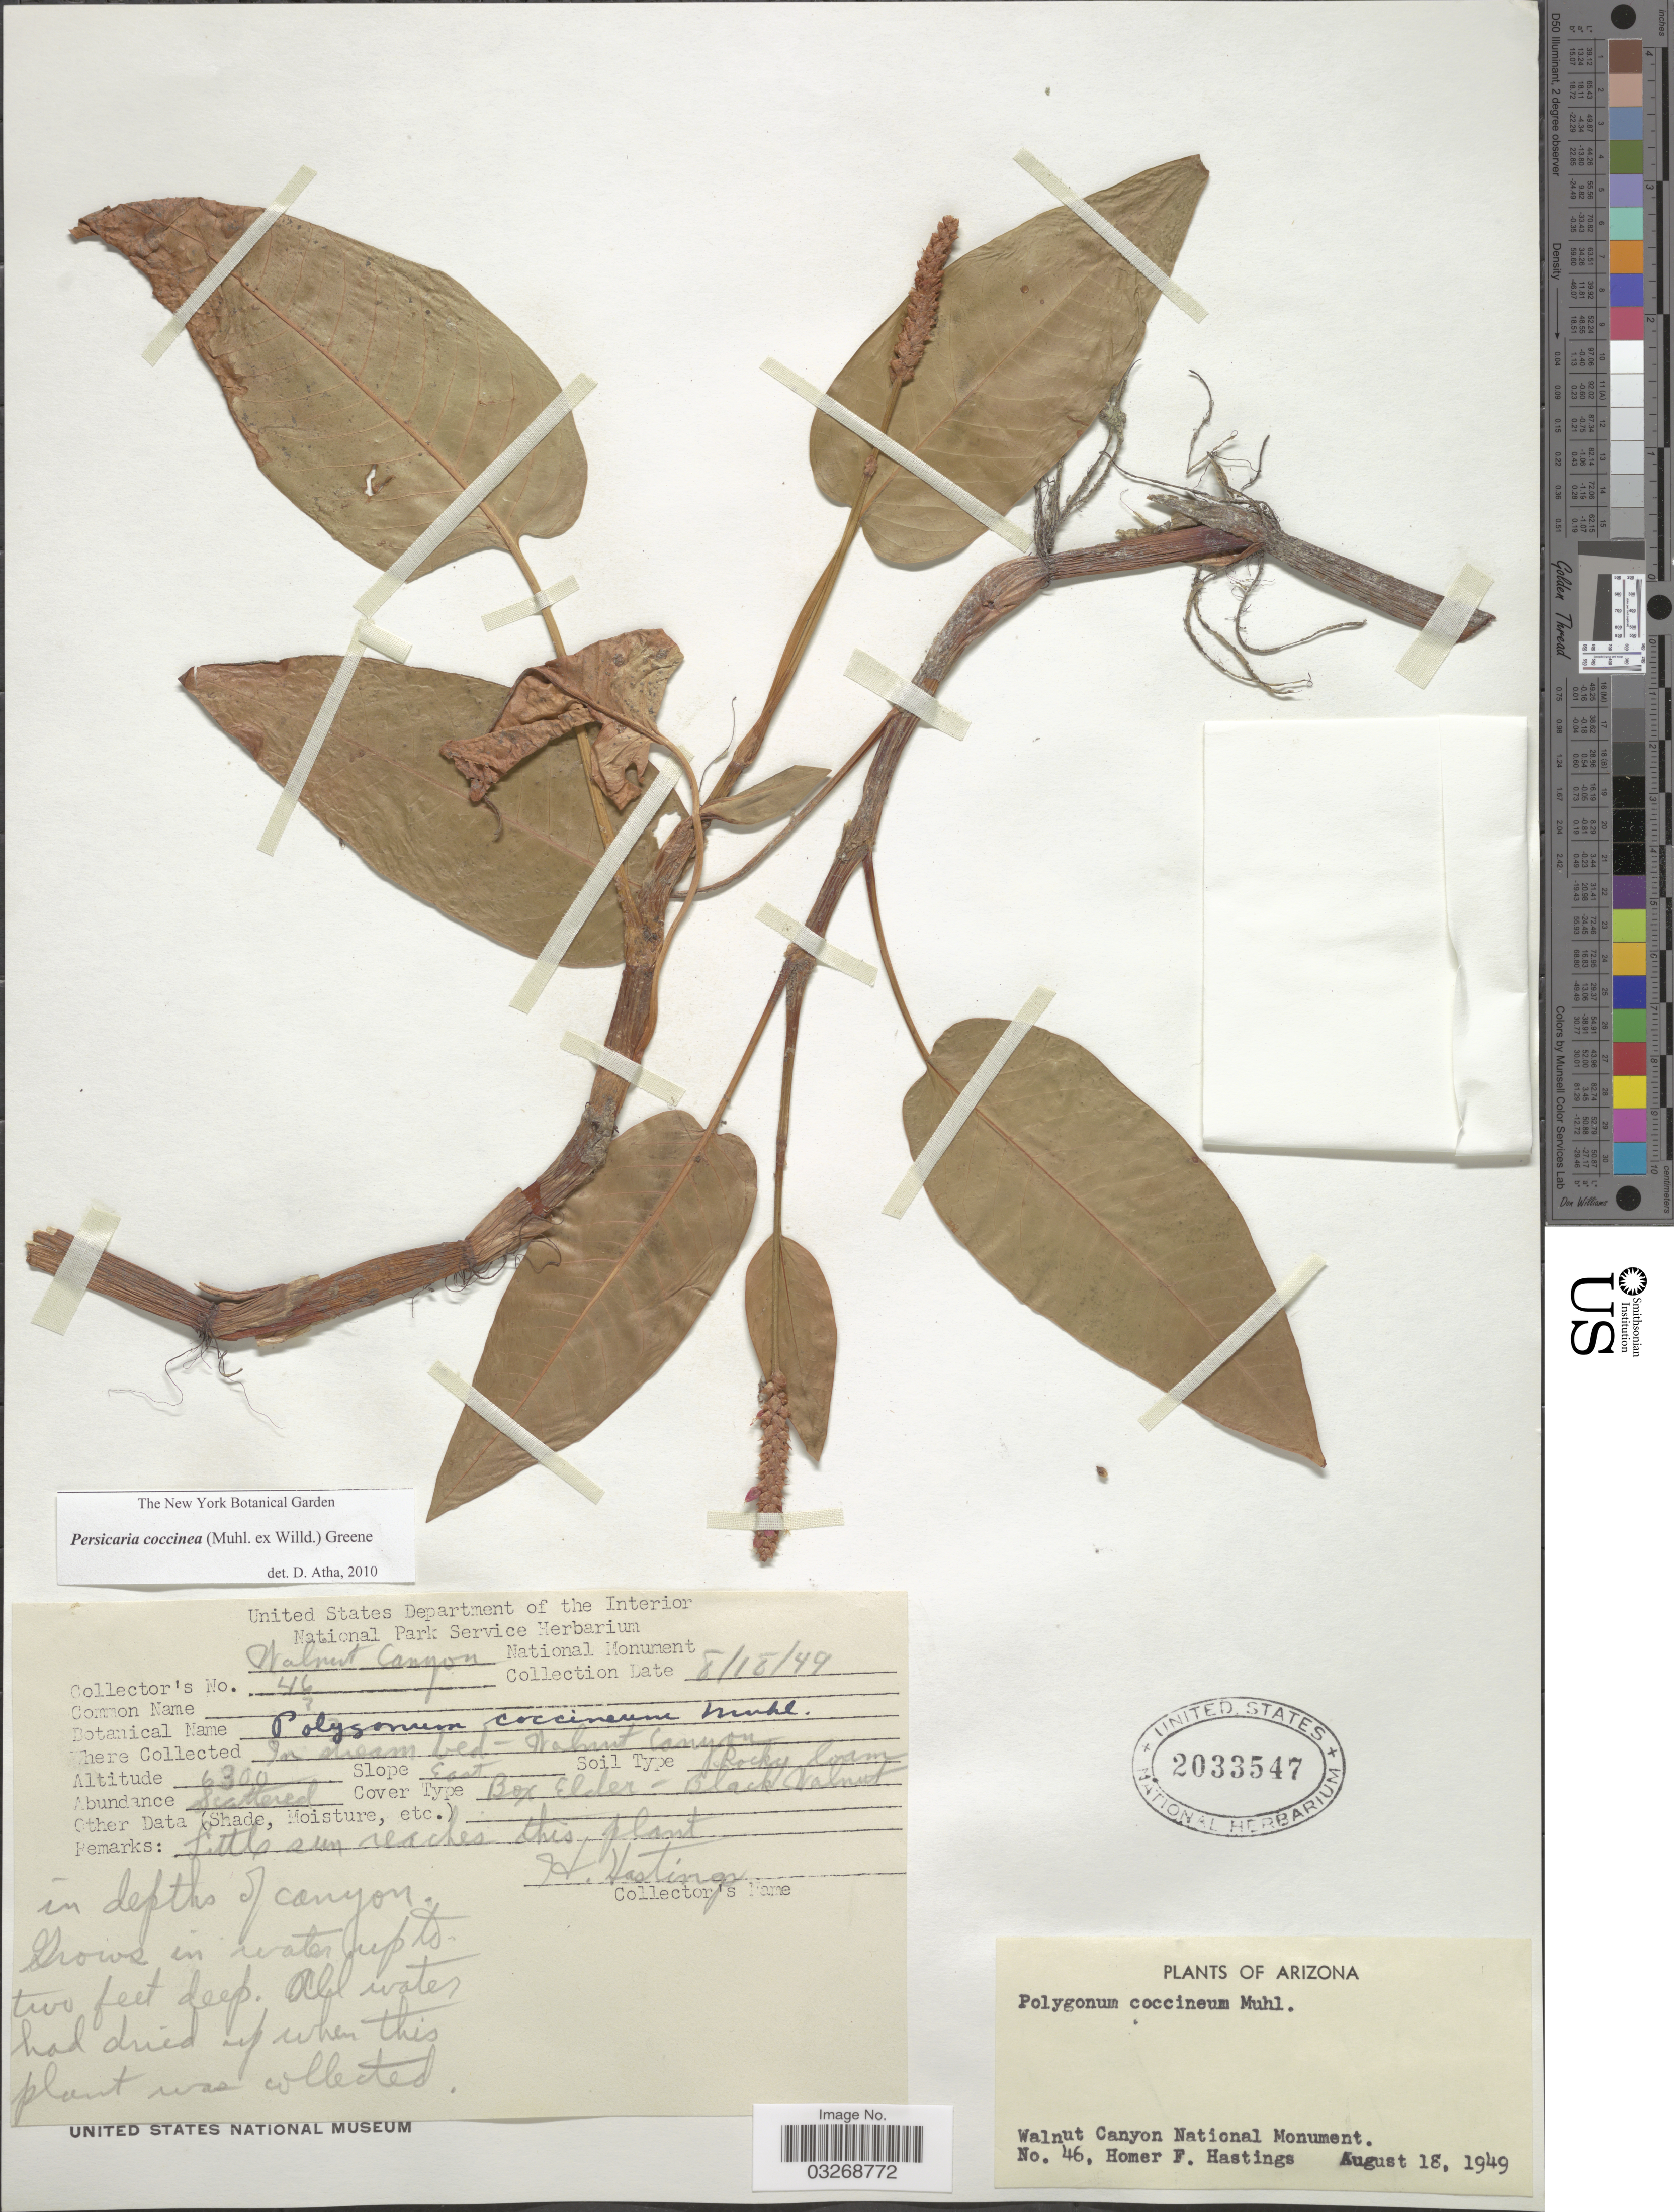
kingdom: Plantae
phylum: Tracheophyta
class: Magnoliopsida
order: Caryophyllales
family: Polygonaceae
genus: Persicaria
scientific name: Persicaria coccinea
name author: (Muhl. ex Willd.) Greene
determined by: Atha, D. E.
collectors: H. Hastings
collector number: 46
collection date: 1949-08-18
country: United States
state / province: Arizona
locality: Walnut Canyon, National Monument. Slope East. Cover type Box Elder - Black Walnut.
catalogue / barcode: US 2033547